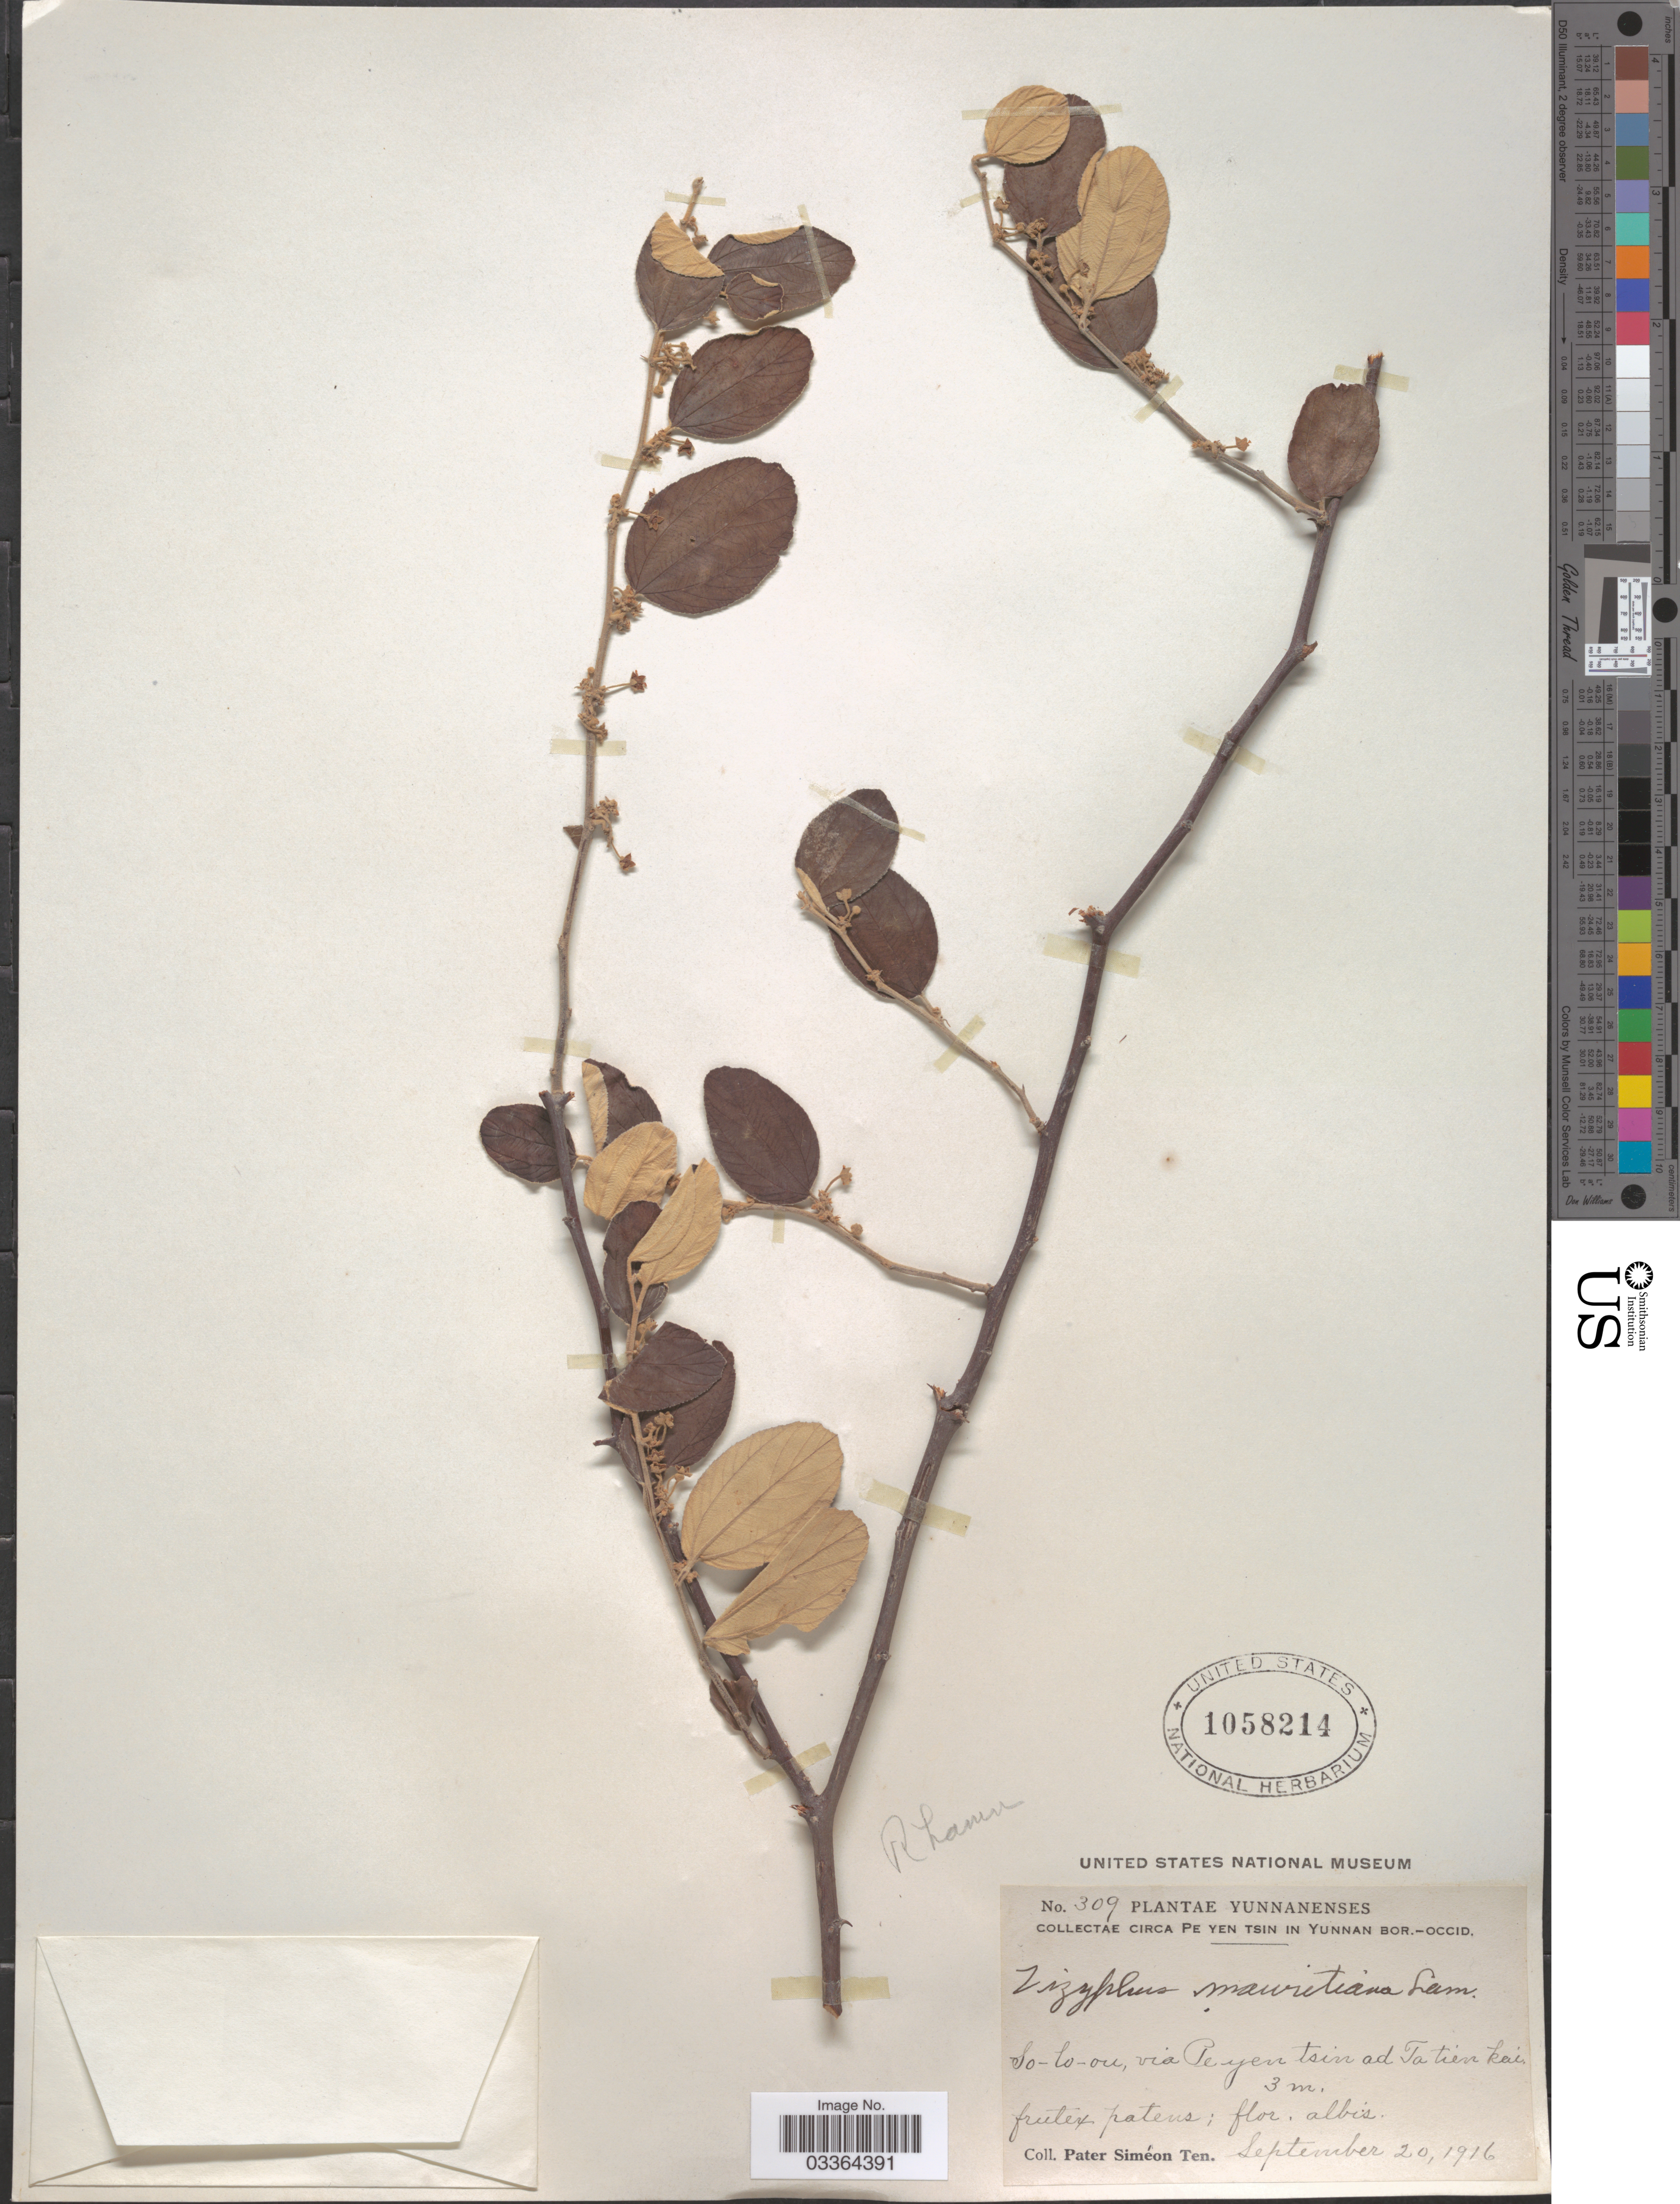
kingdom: Plantae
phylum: Tracheophyta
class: Magnoliopsida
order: Rosales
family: Rhamnaceae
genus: Ziziphus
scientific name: Ziziphus mauritiana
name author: Lam.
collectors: P. S. Ten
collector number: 309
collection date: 1916-09-20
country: China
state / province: Yunnan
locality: Circa Pe Yen Tsin in Yunnan bor.-occid. So-lo-ou, via Pe yen tsin ad Ta tien kai.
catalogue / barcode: US 1058214